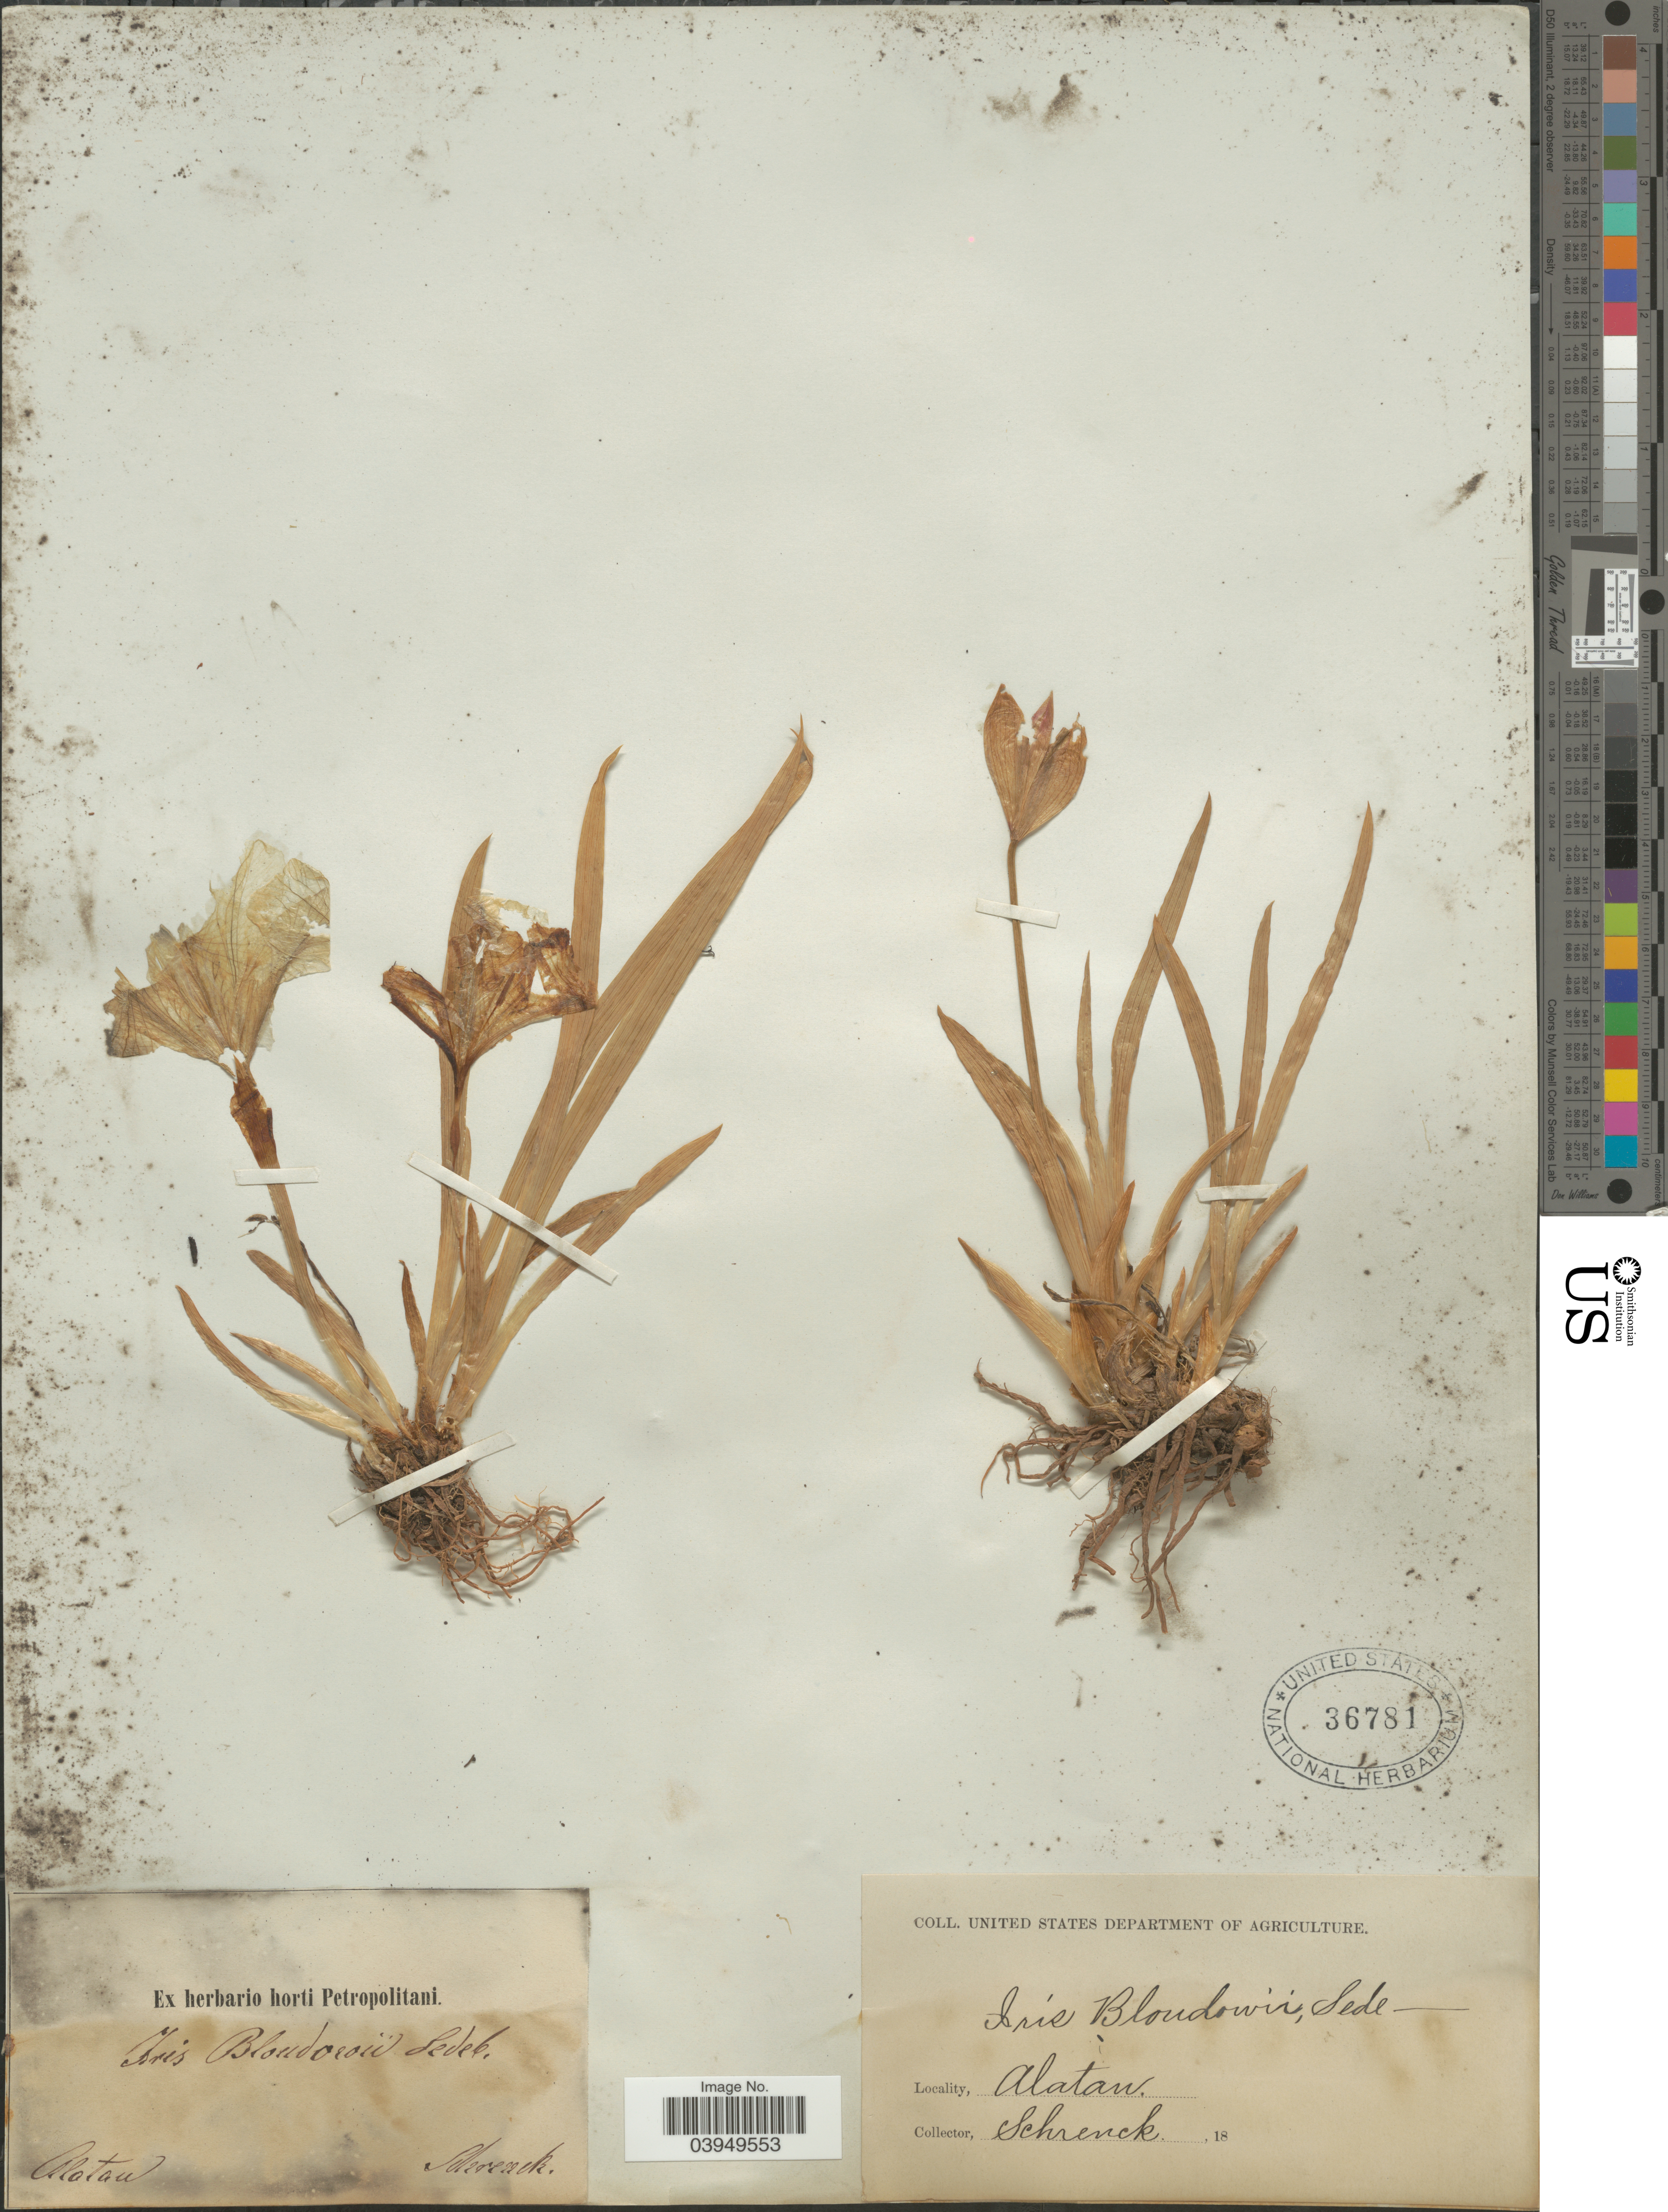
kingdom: Plantae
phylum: Tracheophyta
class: Liliopsida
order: Asparagales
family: Iridaceae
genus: Iris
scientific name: Iris bloudowii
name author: Ledeb.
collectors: -- Schrenck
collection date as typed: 18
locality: Alatau.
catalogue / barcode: US 36781